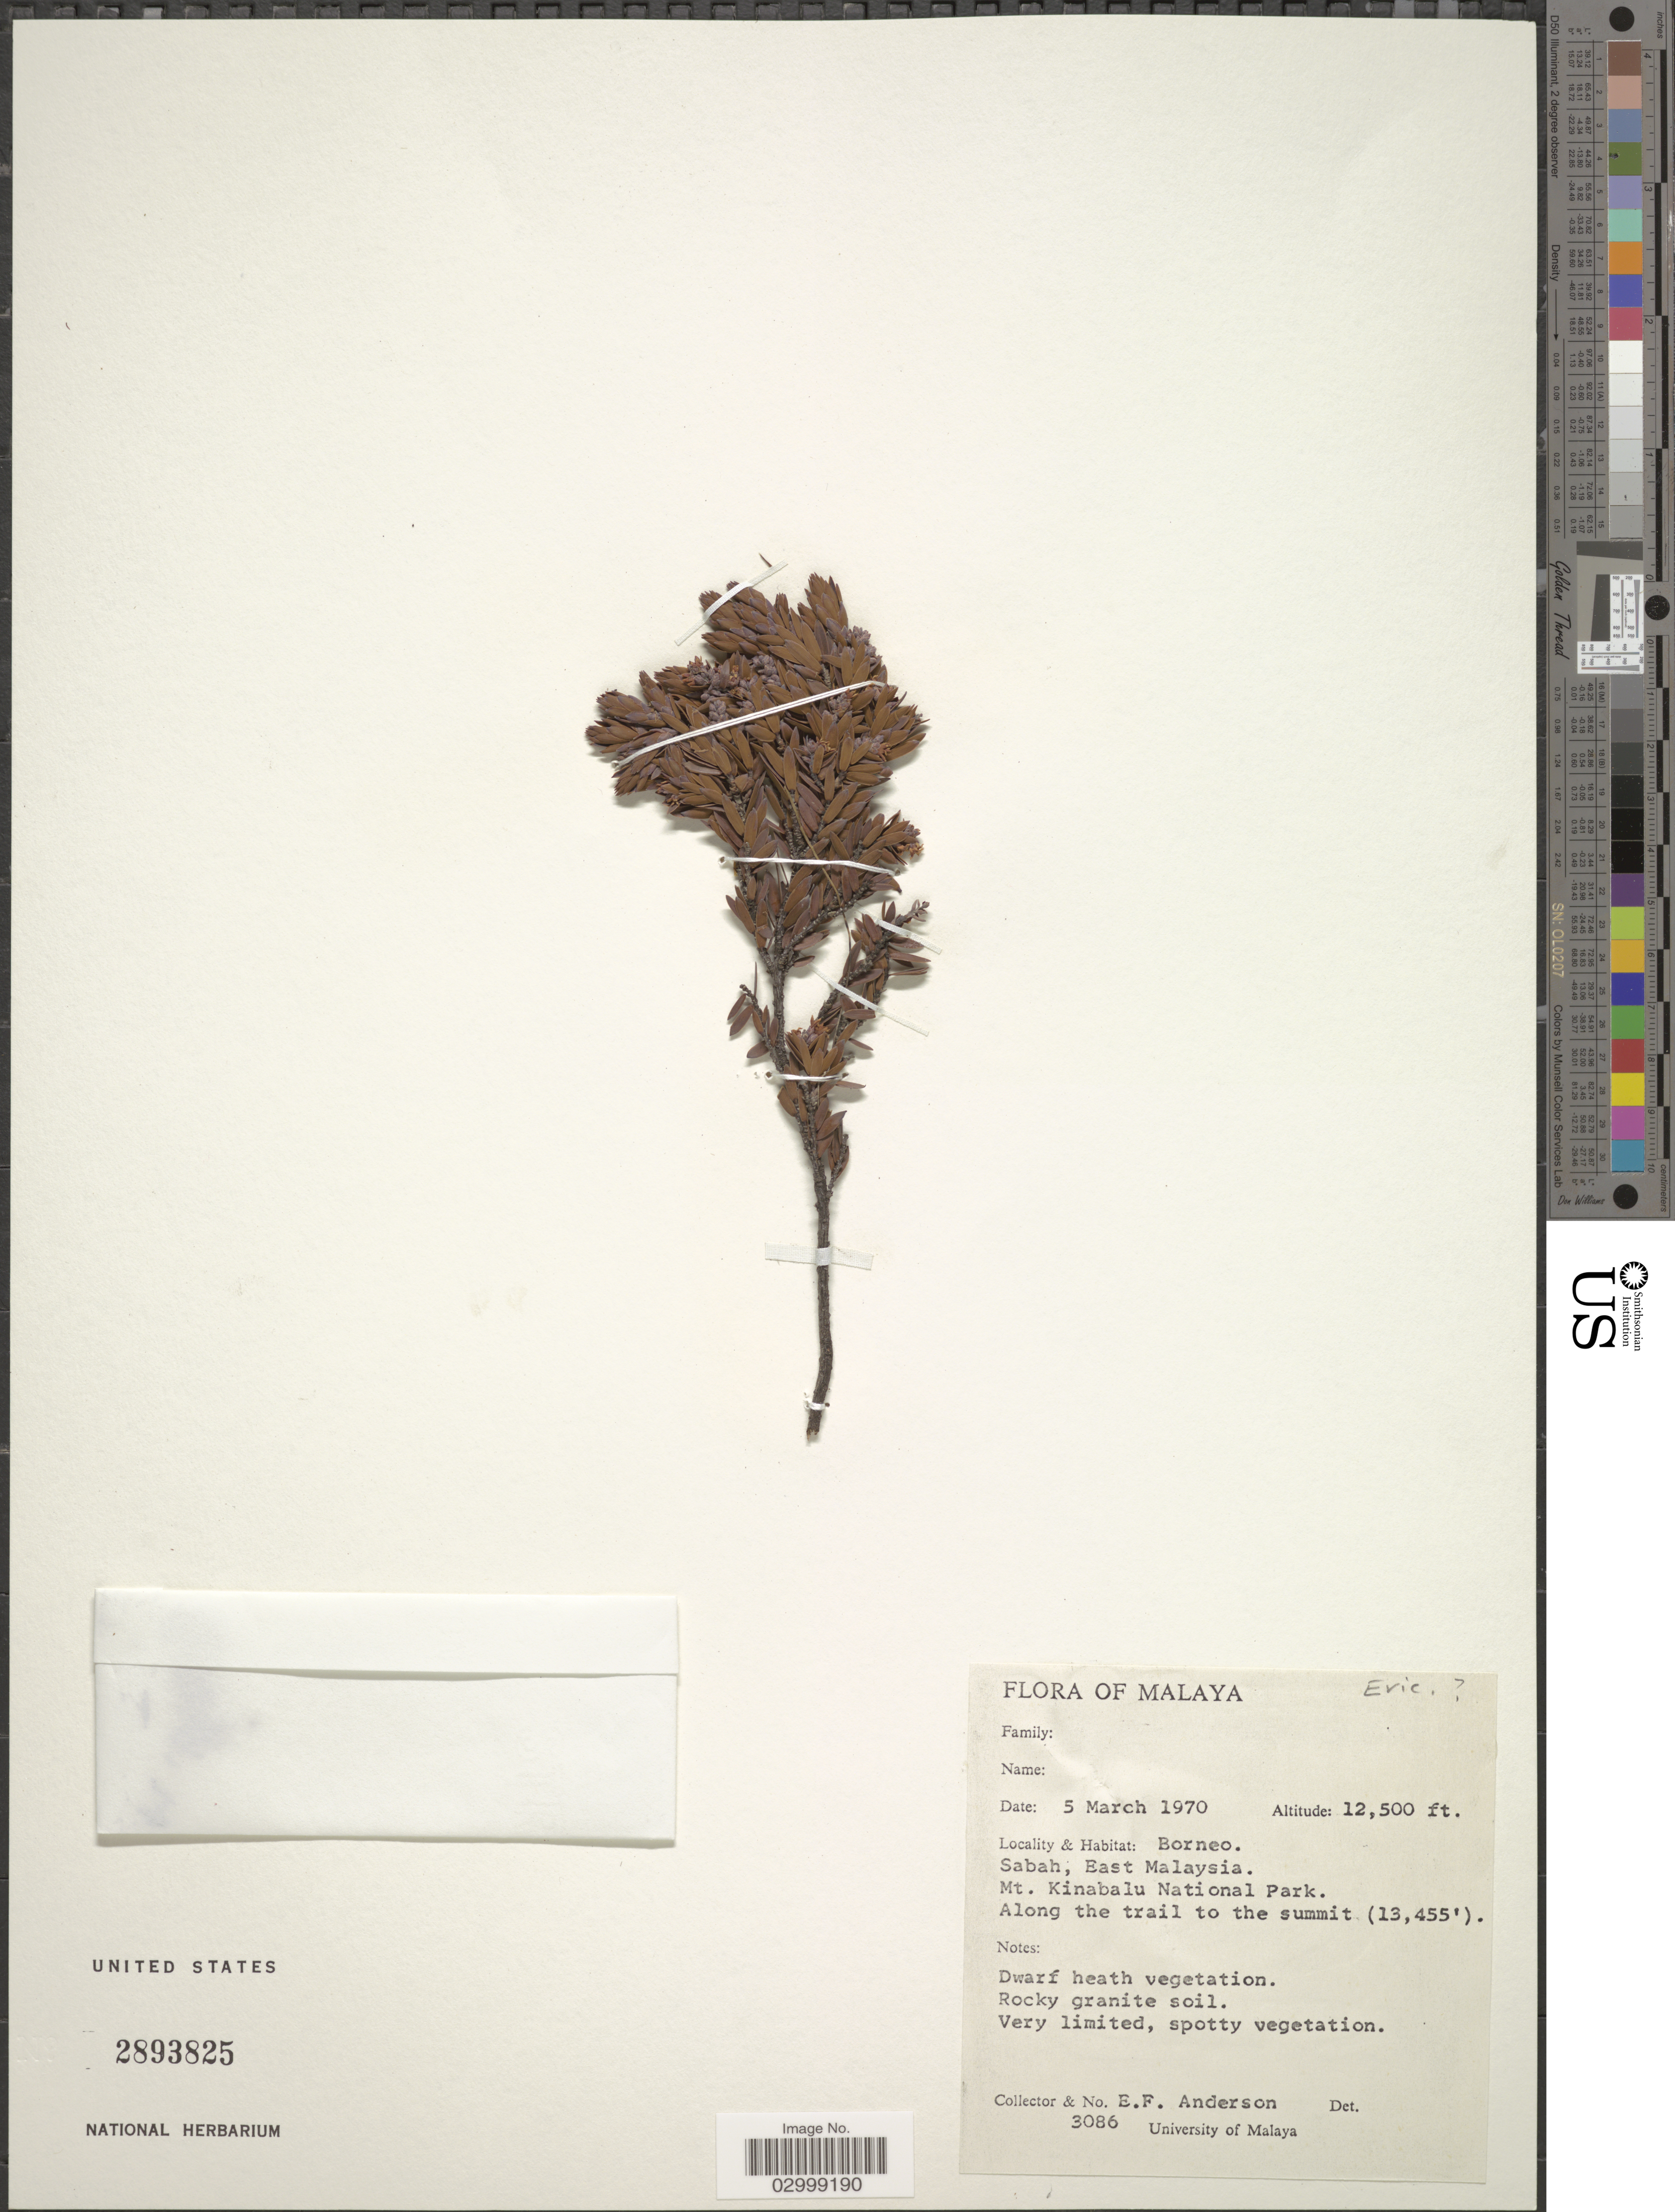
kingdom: Plantae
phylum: Tracheophyta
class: Magnoliopsida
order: Ericales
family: Ericaceae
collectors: E. F. Anderson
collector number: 3086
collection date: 1970-03-05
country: Malaysia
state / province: Sabah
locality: Borneo, Sabah, East Malaysia, Mt. Kinabalu National Park, Along the trail to the summit of Mt. Kinabalu.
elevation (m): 3810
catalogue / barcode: US 2893825